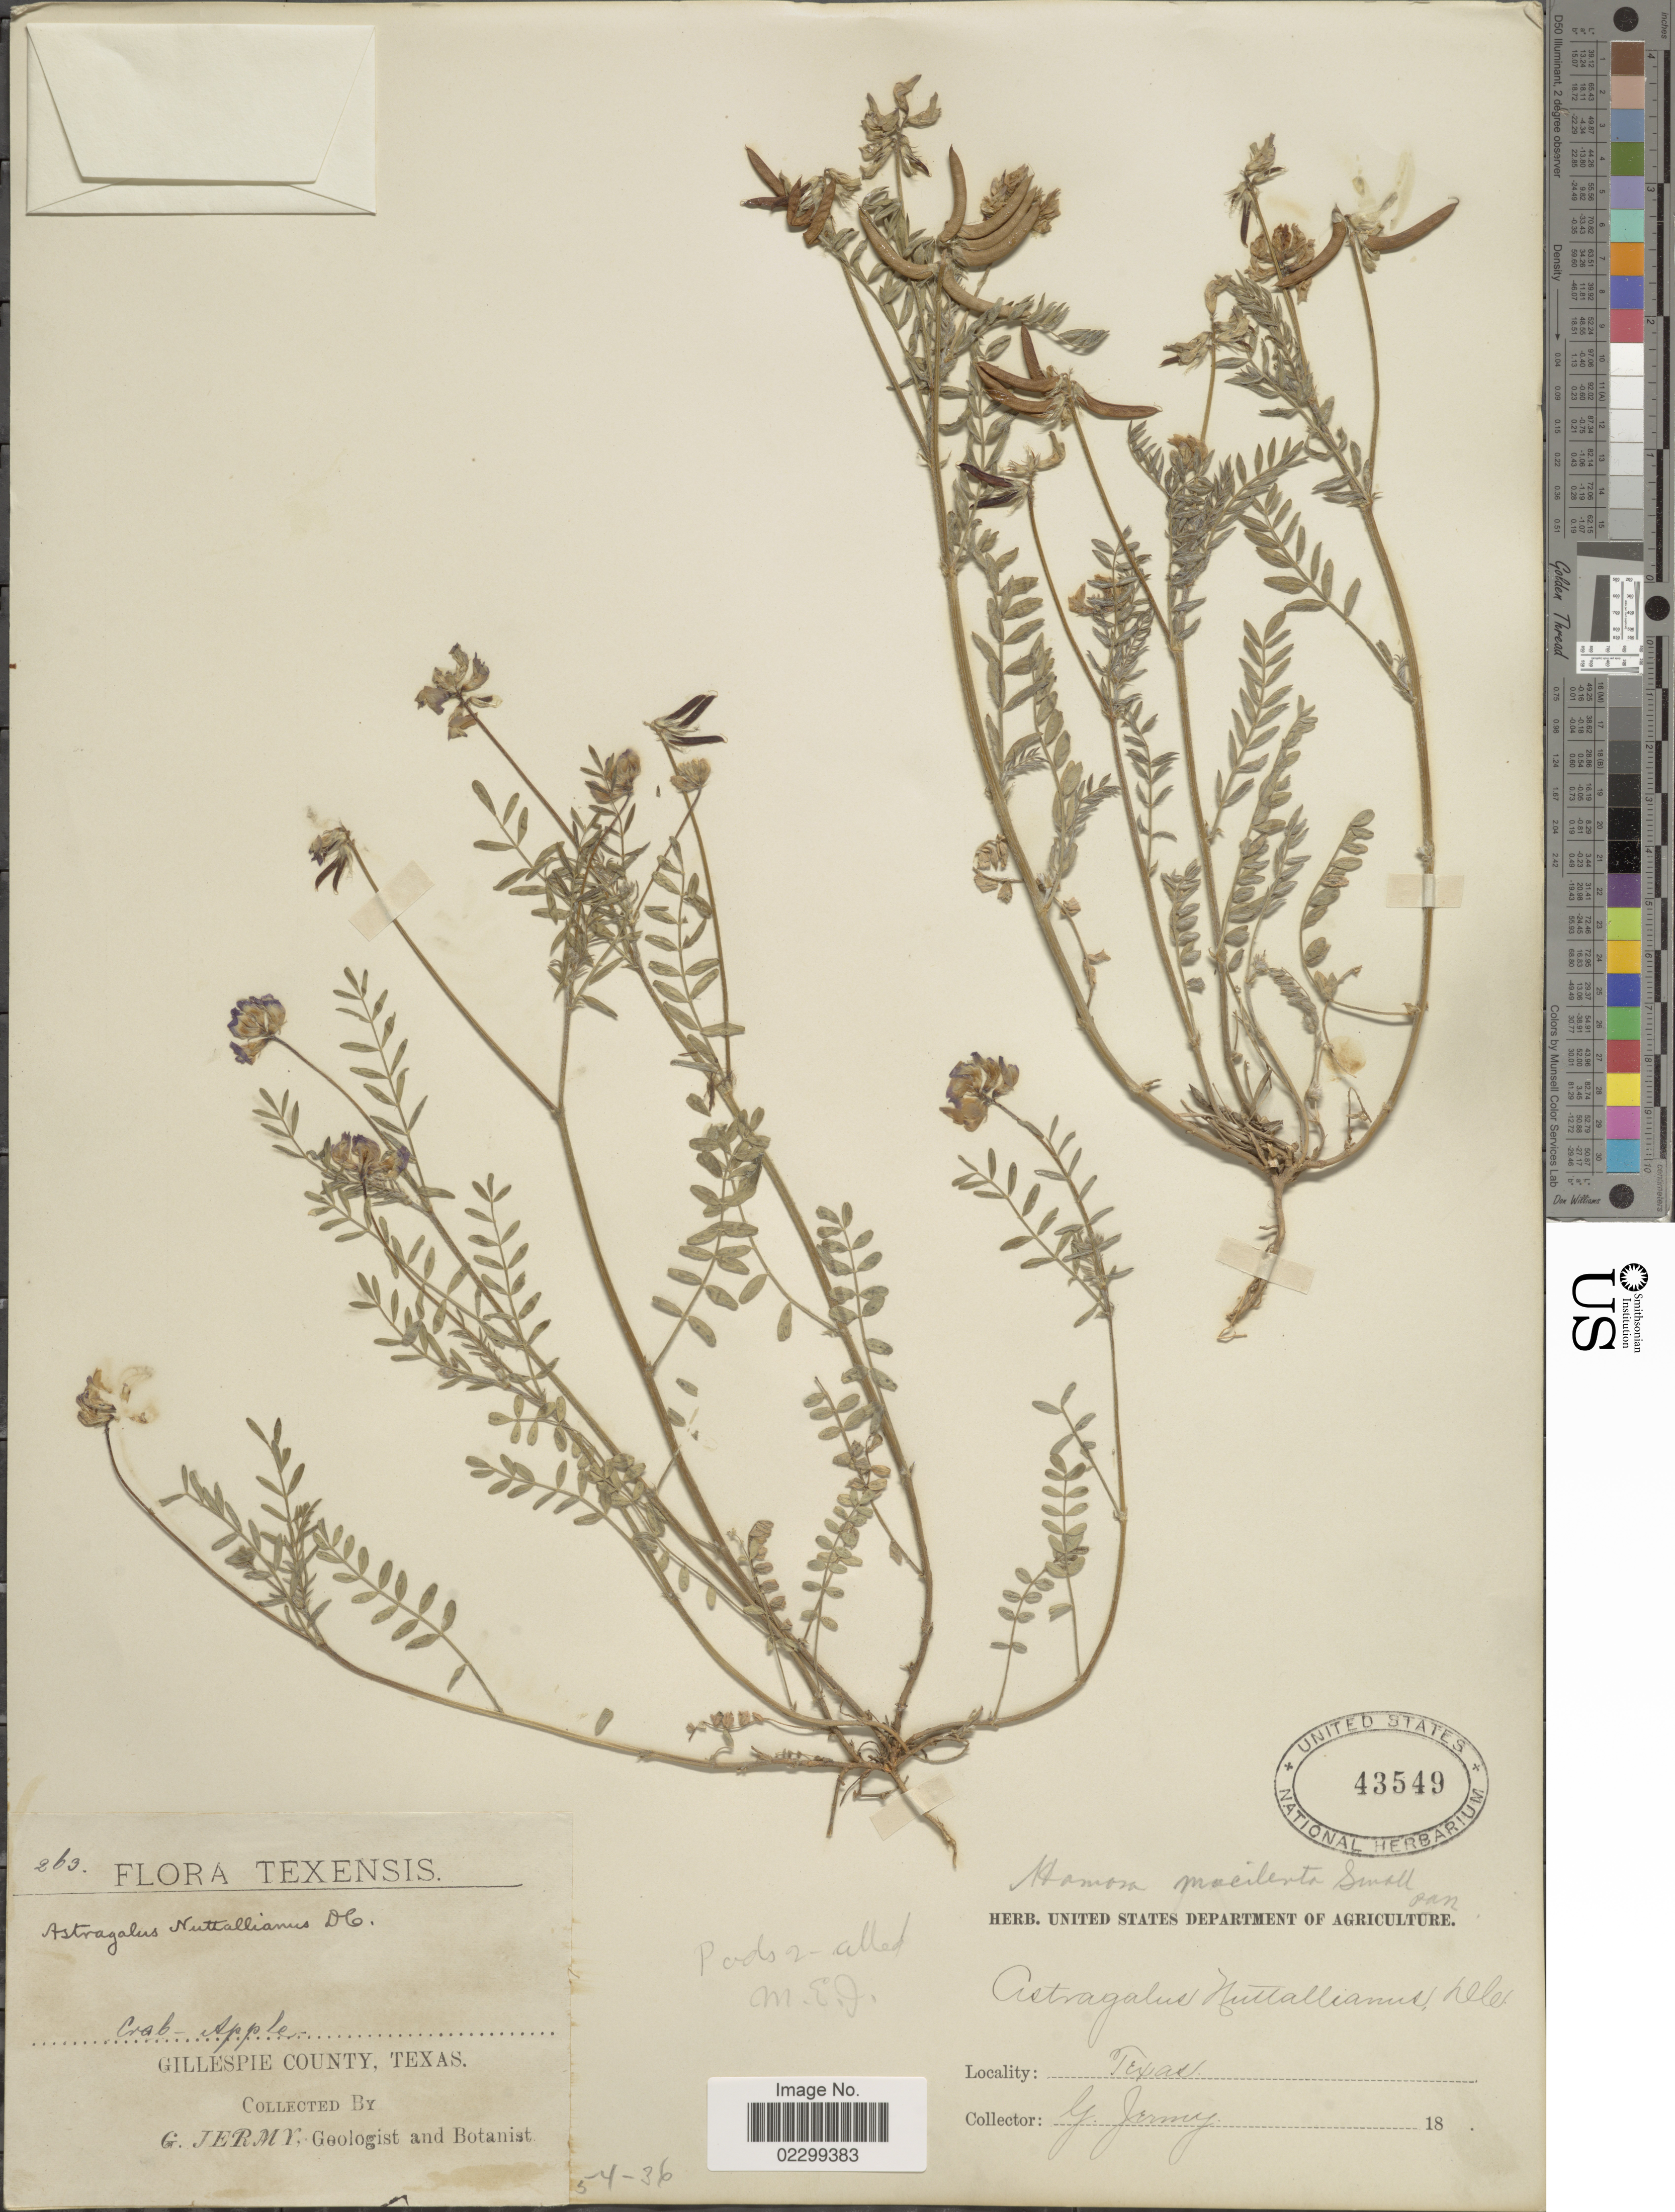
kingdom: Plantae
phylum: Tracheophyta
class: Magnoliopsida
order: Fabales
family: Fabaceae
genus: Astragalus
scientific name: Astragalus austrinus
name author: (Small) O.E. Schulz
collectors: G. Jermy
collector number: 263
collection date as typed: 18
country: United States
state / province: Texas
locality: Gillespie County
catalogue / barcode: US 43549